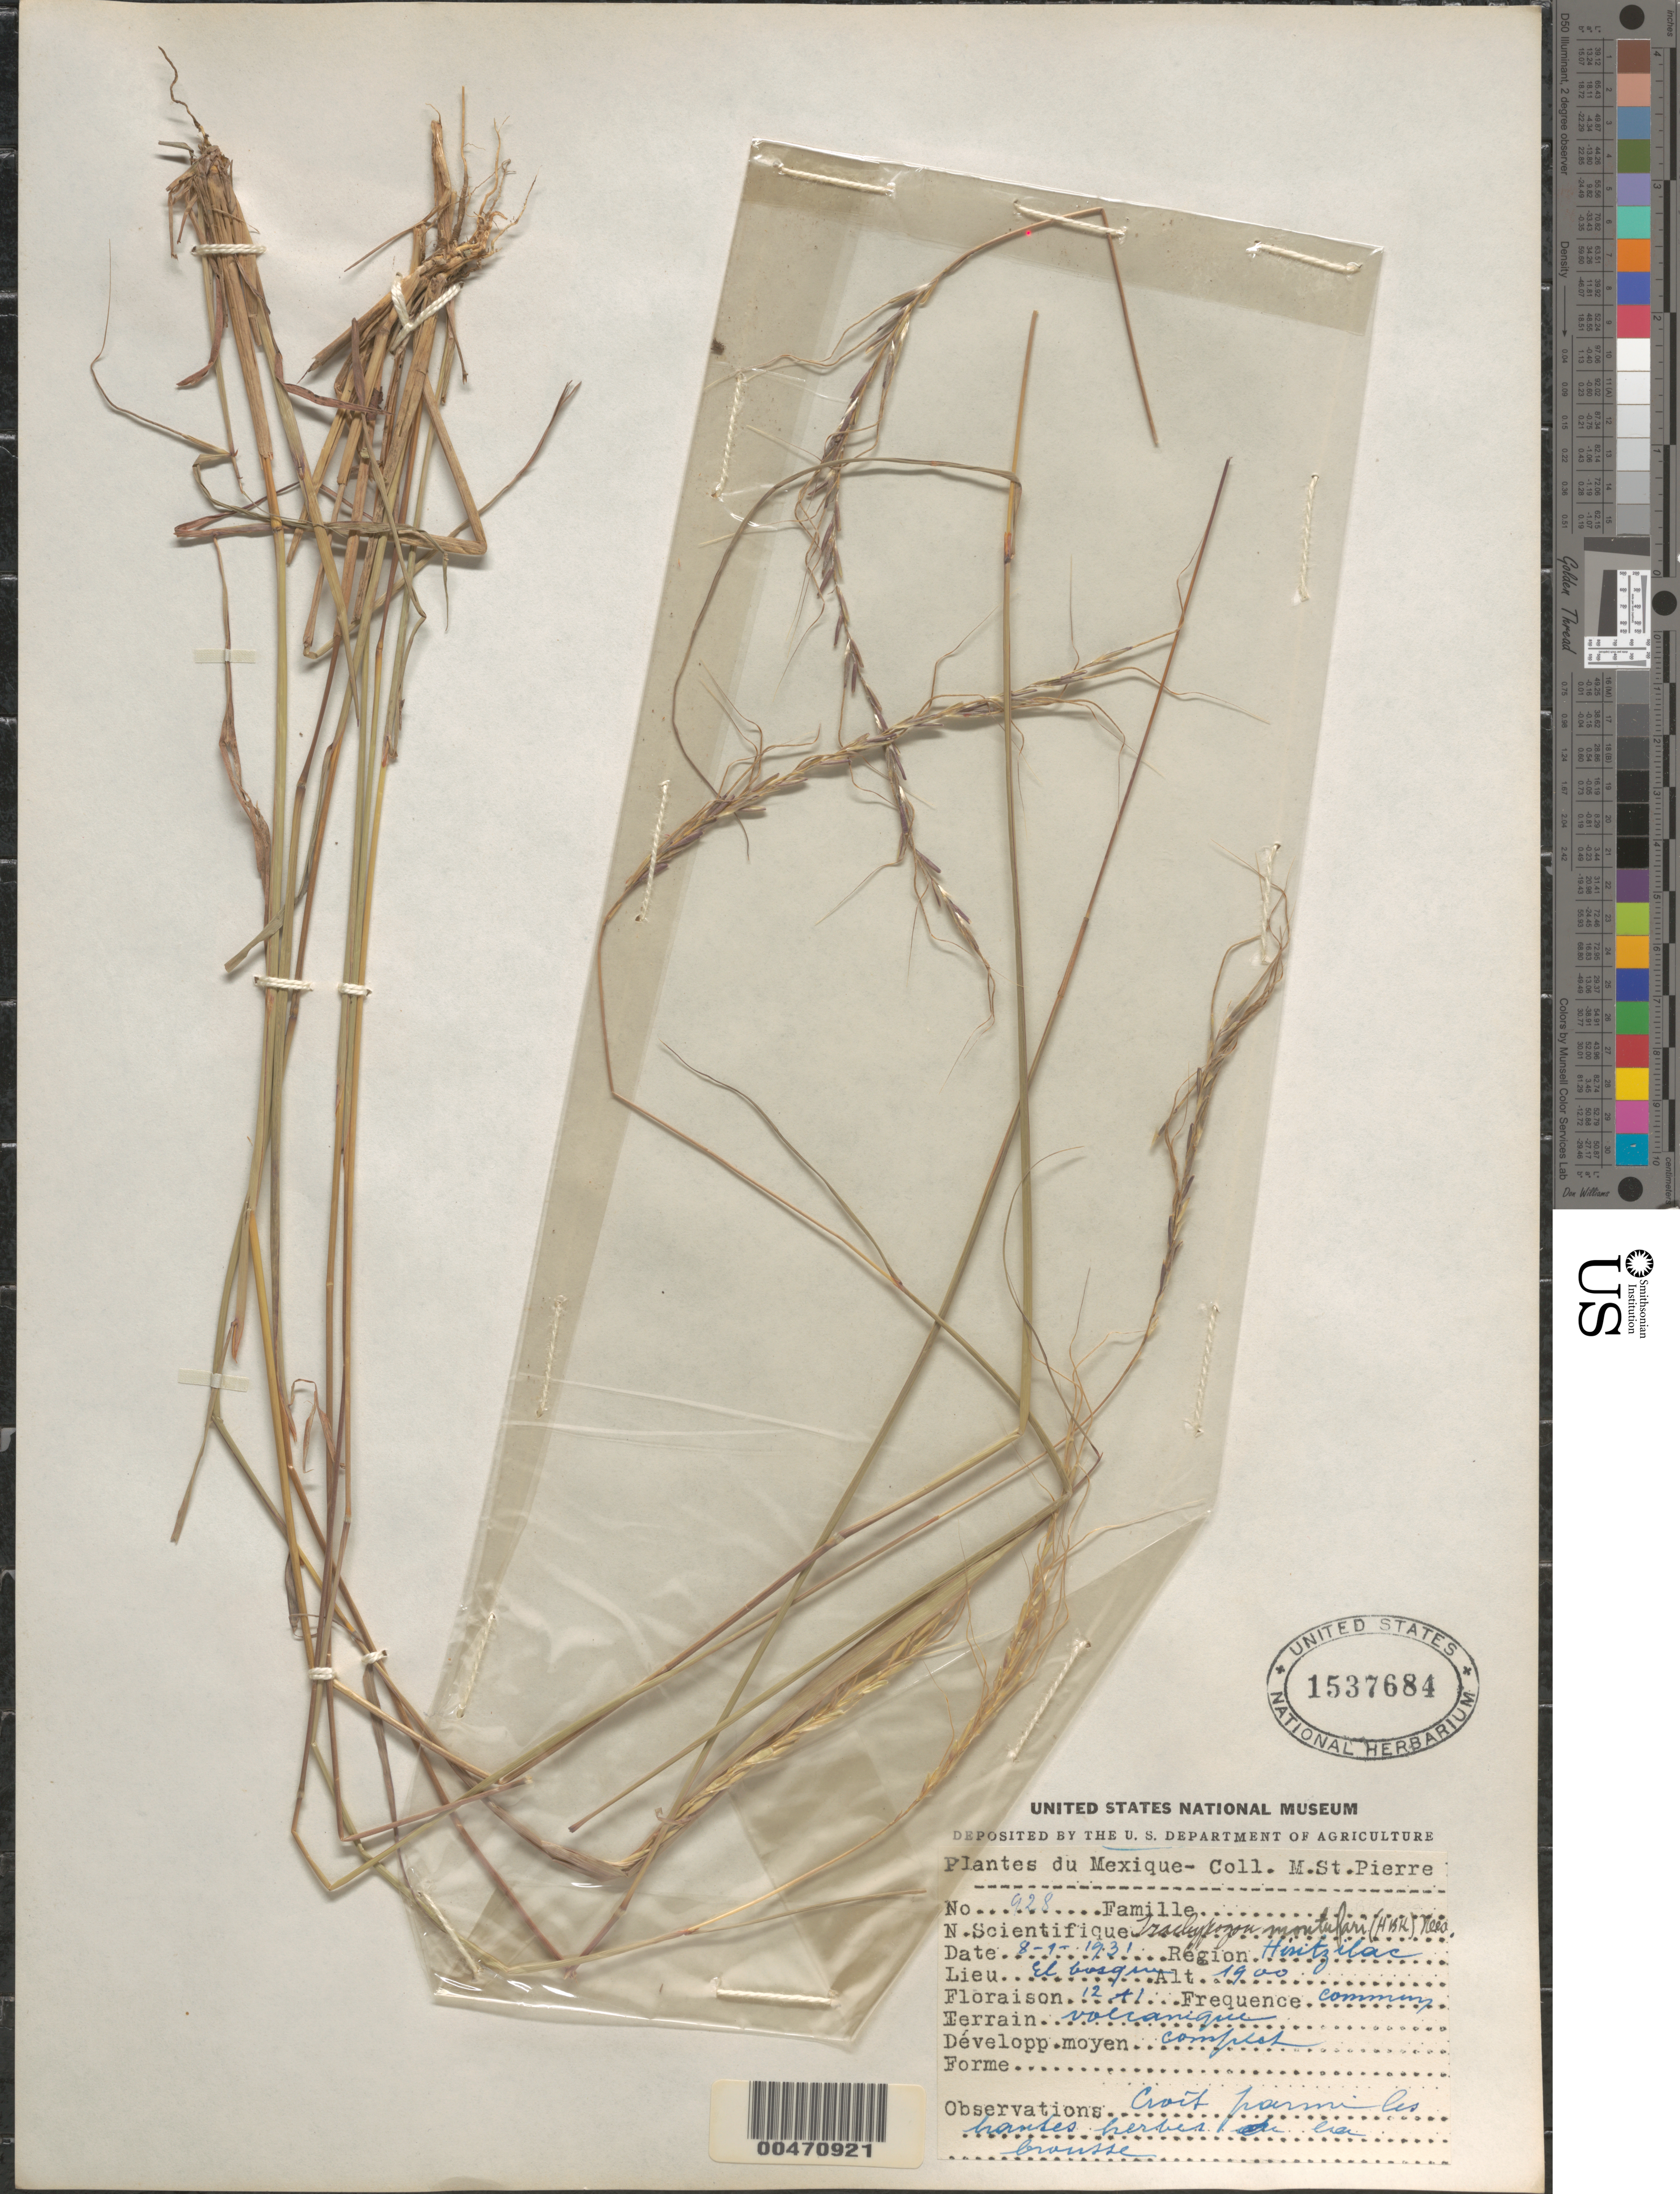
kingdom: Plantae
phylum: Tracheophyta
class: Liliopsida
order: Poales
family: Poaceae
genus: Trachypogon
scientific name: Trachypogon montufari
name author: (Kunth) Nees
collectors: M. Saint-Pierre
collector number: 928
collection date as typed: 8 Jan 1931 or 1 Aug 1931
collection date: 1931-01-08 or 1931-08-01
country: Mexico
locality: Hiutzilac, El bosque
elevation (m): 1900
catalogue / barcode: US 1537684